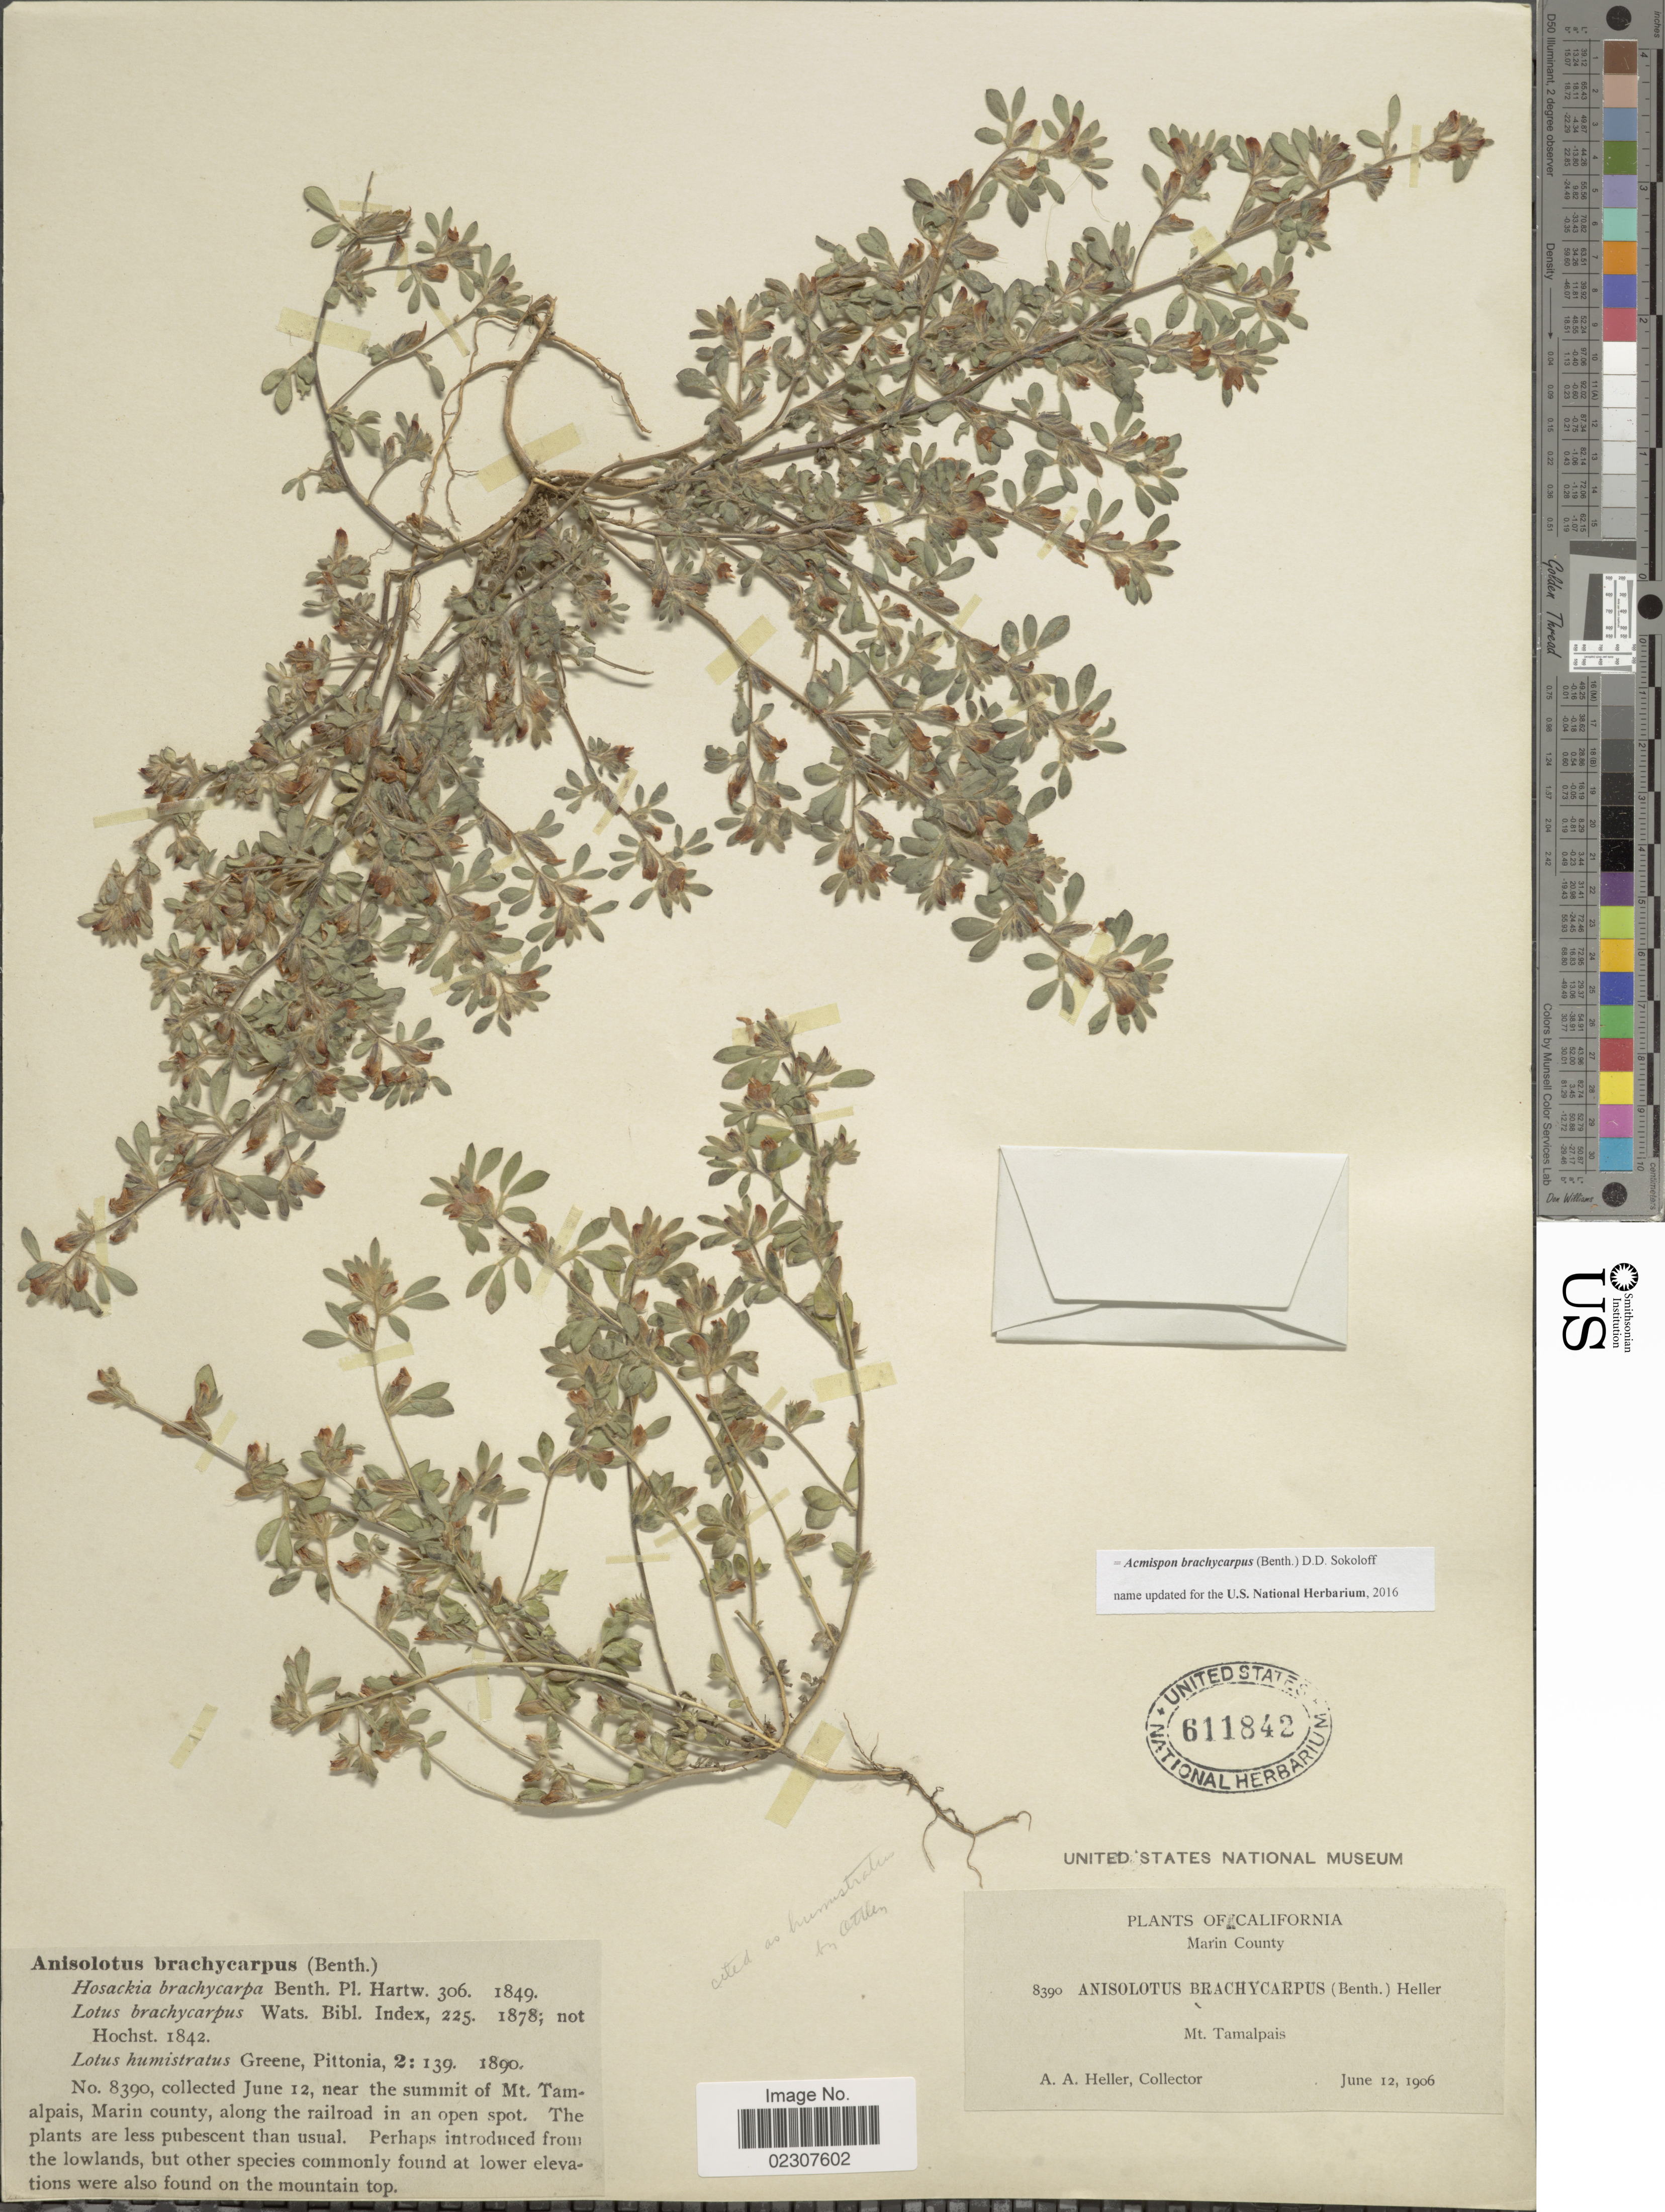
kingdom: Plantae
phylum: Tracheophyta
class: Magnoliopsida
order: Fabales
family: Fabaceae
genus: Acmispon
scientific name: Acmispon brachycarpus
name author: (Benth.) D.D. Sokoloff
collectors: A. A. Heller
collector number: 8390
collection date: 1906-06-12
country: United States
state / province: California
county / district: Marin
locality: Marin County, Mt Tamalpais, near the summit of Mt Tamalpais, Marin county, along the railroad in an open spot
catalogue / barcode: US 611842